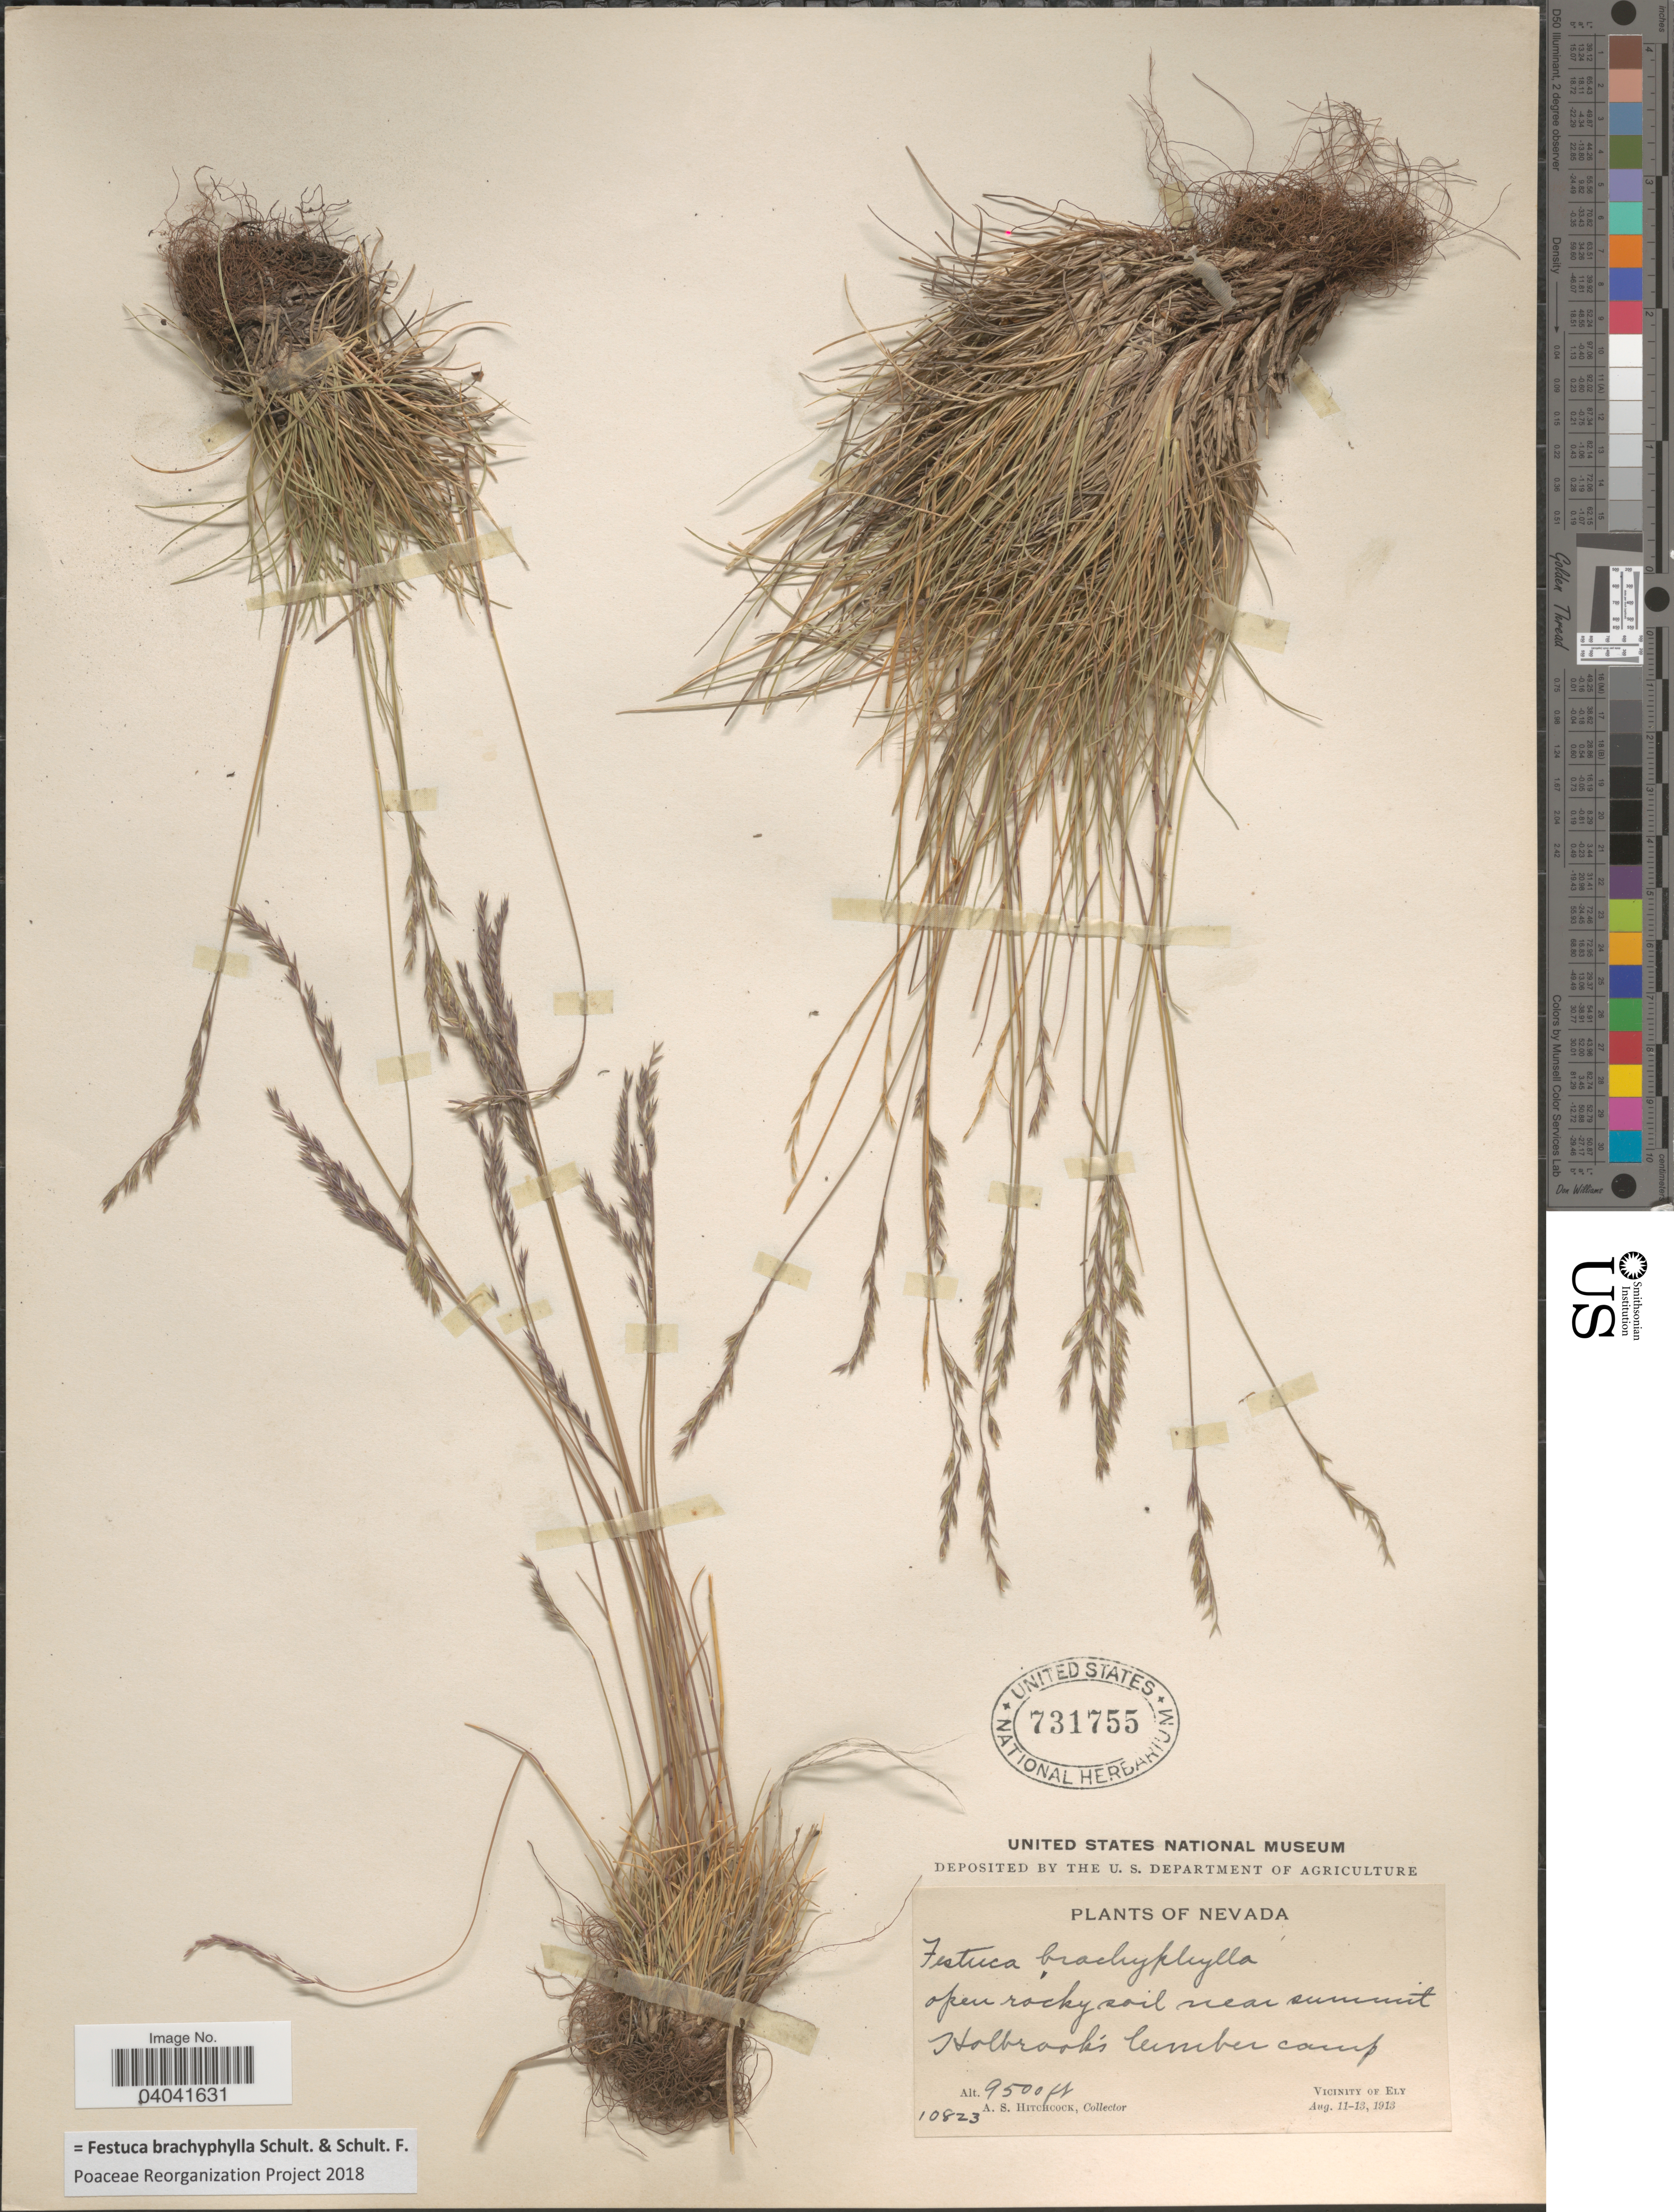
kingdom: Plantae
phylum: Tracheophyta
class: Liliopsida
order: Poales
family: Poaceae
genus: Festuca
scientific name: Festuca brachyphylla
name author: Schult. & Schult. f.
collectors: A. S. Hitchcock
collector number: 10823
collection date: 1913-08-11/1913-08-13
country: United States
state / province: Nevada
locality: Open rocky soil near summit Holbrook's lumber camp. Vicinity of Ely.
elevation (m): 2896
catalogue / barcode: US 731755